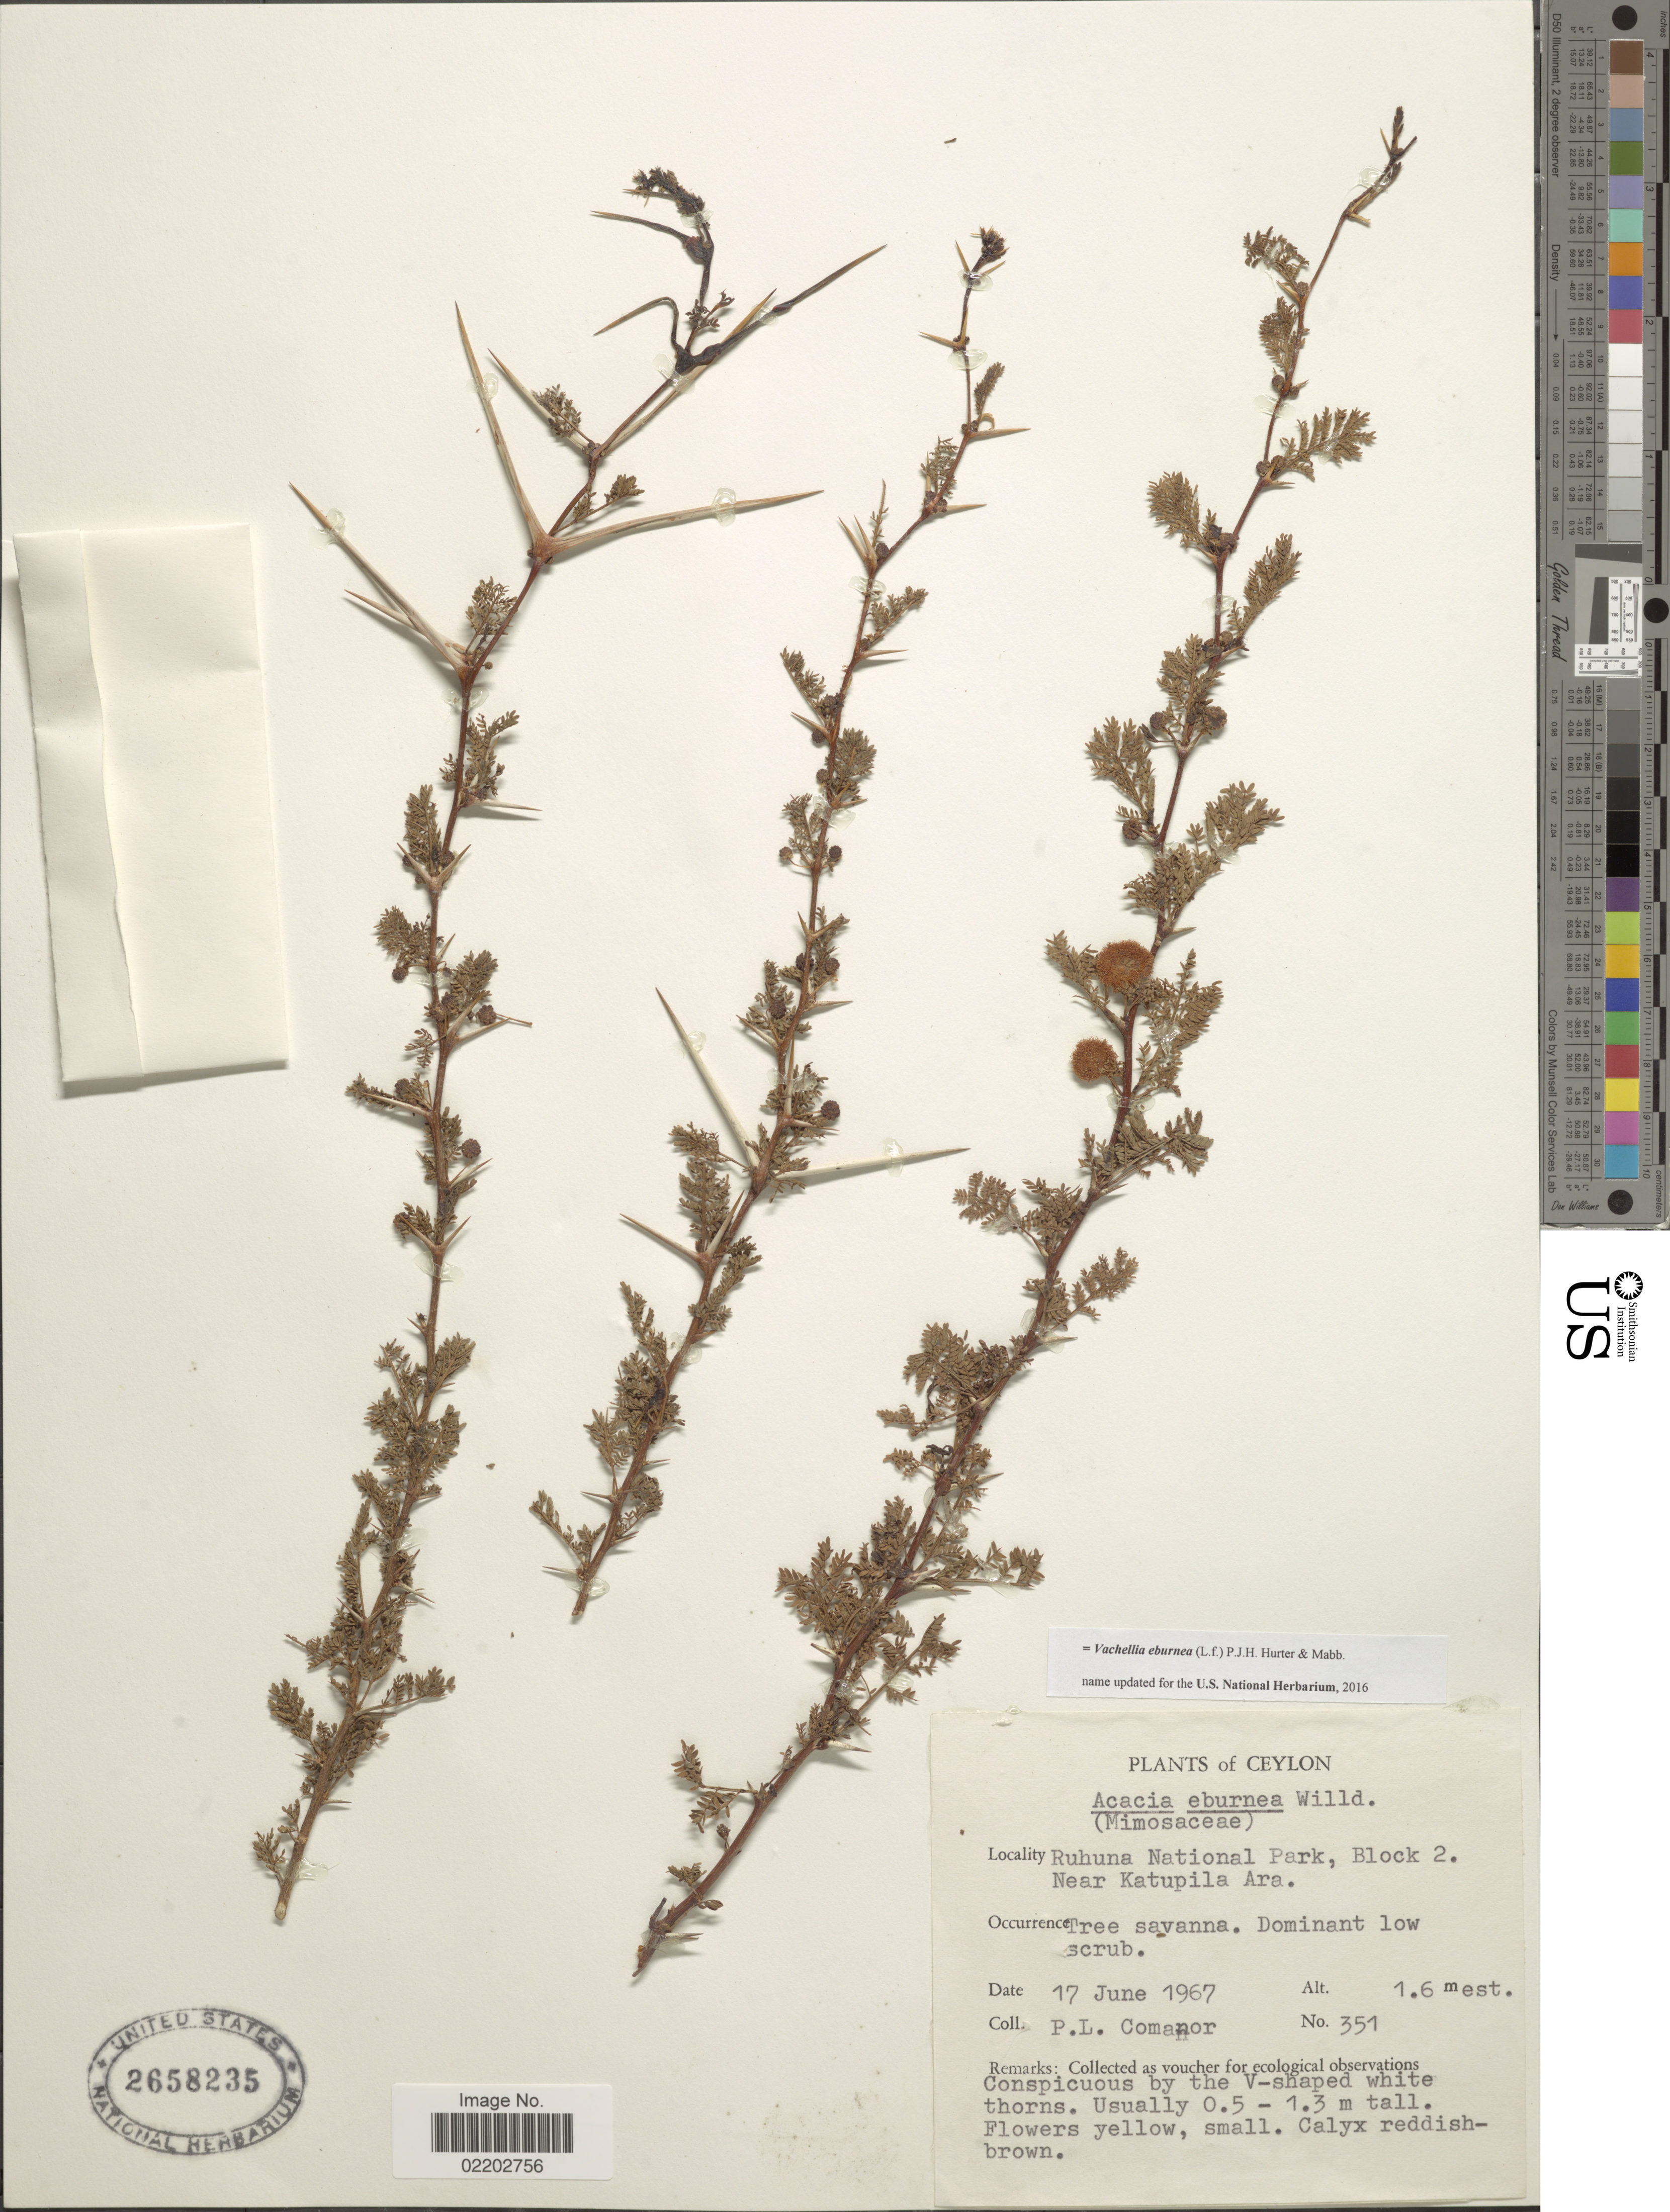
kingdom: Plantae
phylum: Tracheophyta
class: Magnoliopsida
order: Fabales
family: Fabaceae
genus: Vachellia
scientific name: Vachellia eburnea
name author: (L. f.) P.J.H. Hurter & Mabb.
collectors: P. Comanor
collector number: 351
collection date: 1967-06-17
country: Sri Lanka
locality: Ceylon, Ruhuna National Park, Block 2, near Katupila Ara, tree savanna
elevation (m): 1.6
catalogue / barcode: US 2658235